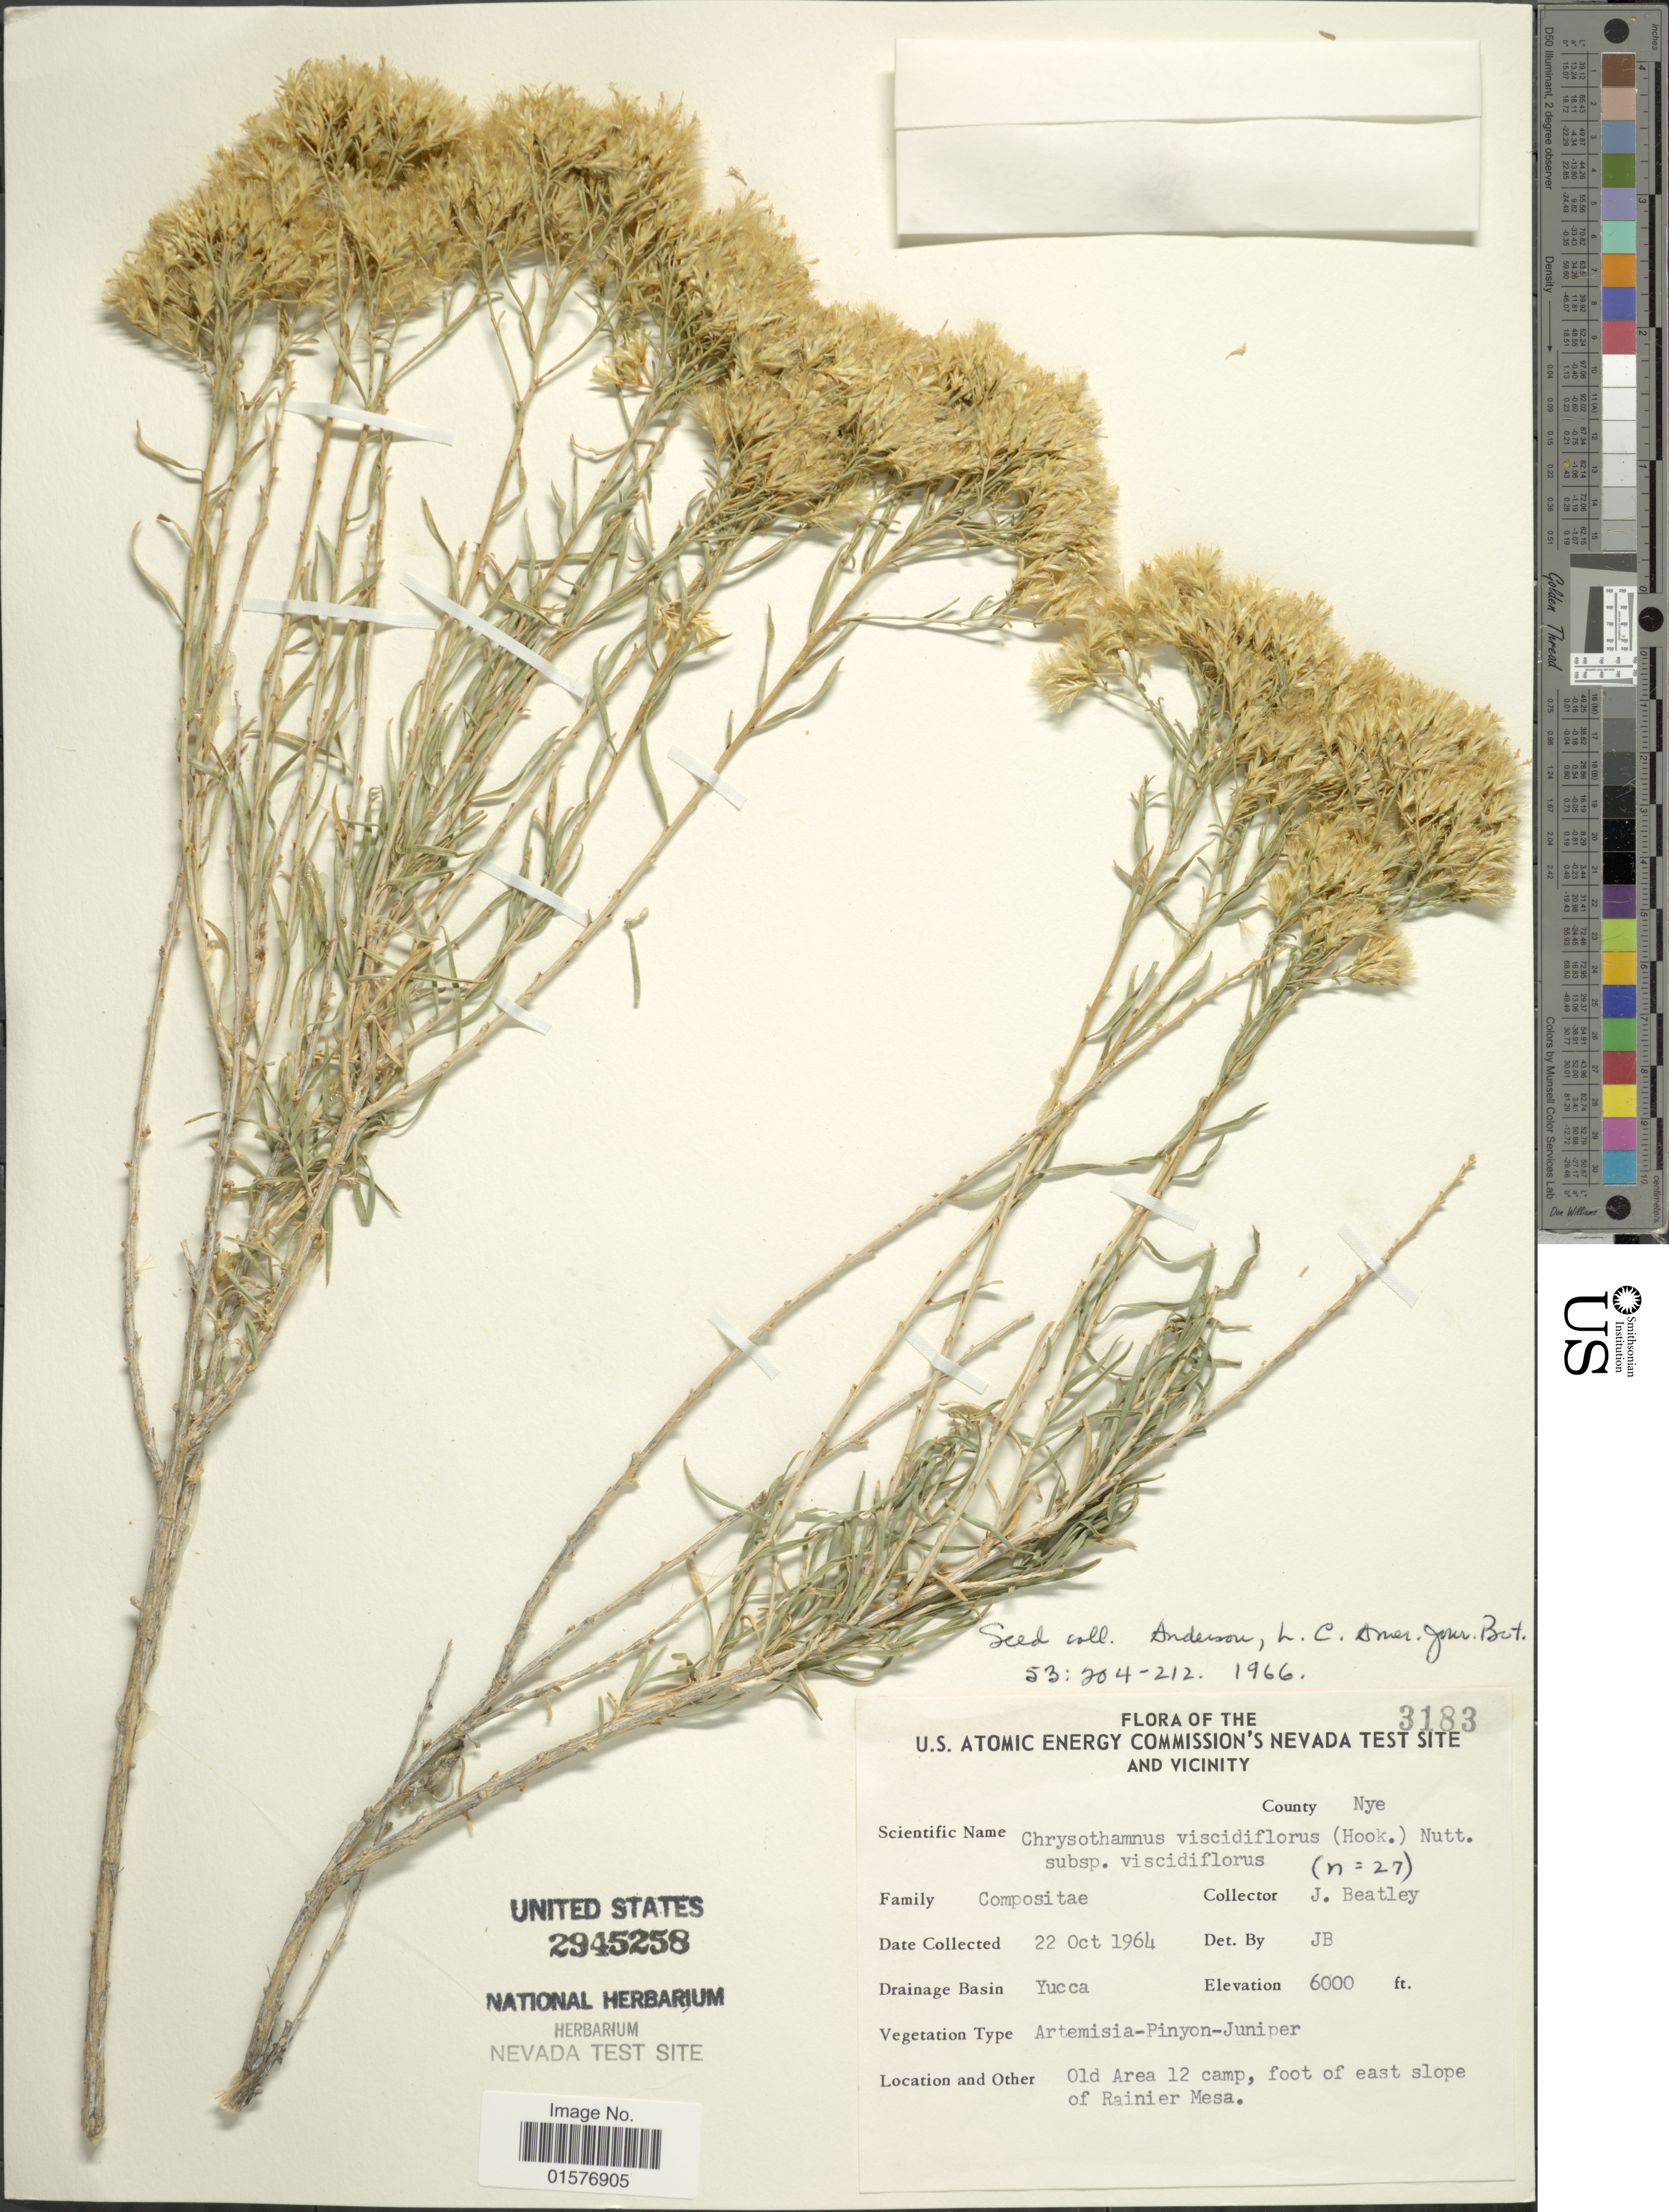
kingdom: Plantae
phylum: Tracheophyta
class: Magnoliopsida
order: Asterales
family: Asteraceae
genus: Chrysothamnus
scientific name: Chrysothamnus viscidiflorus subsp. viscidiflorus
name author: (Hook.) Nutt.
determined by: Urbatsch, Lowell E., Curator (LSU), Louisiana State University (UNITED STATES)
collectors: J. C. Beatley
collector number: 3183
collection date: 1964-10-22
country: United States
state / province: Nevada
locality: U.S. Atomic Energy Commission's Nevada Test Site And Vicinity, County Nye, Drainage Basin Yucca, Old area 12 camp, foot of east slope Of Rainier Mesa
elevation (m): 1829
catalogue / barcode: US 2945258